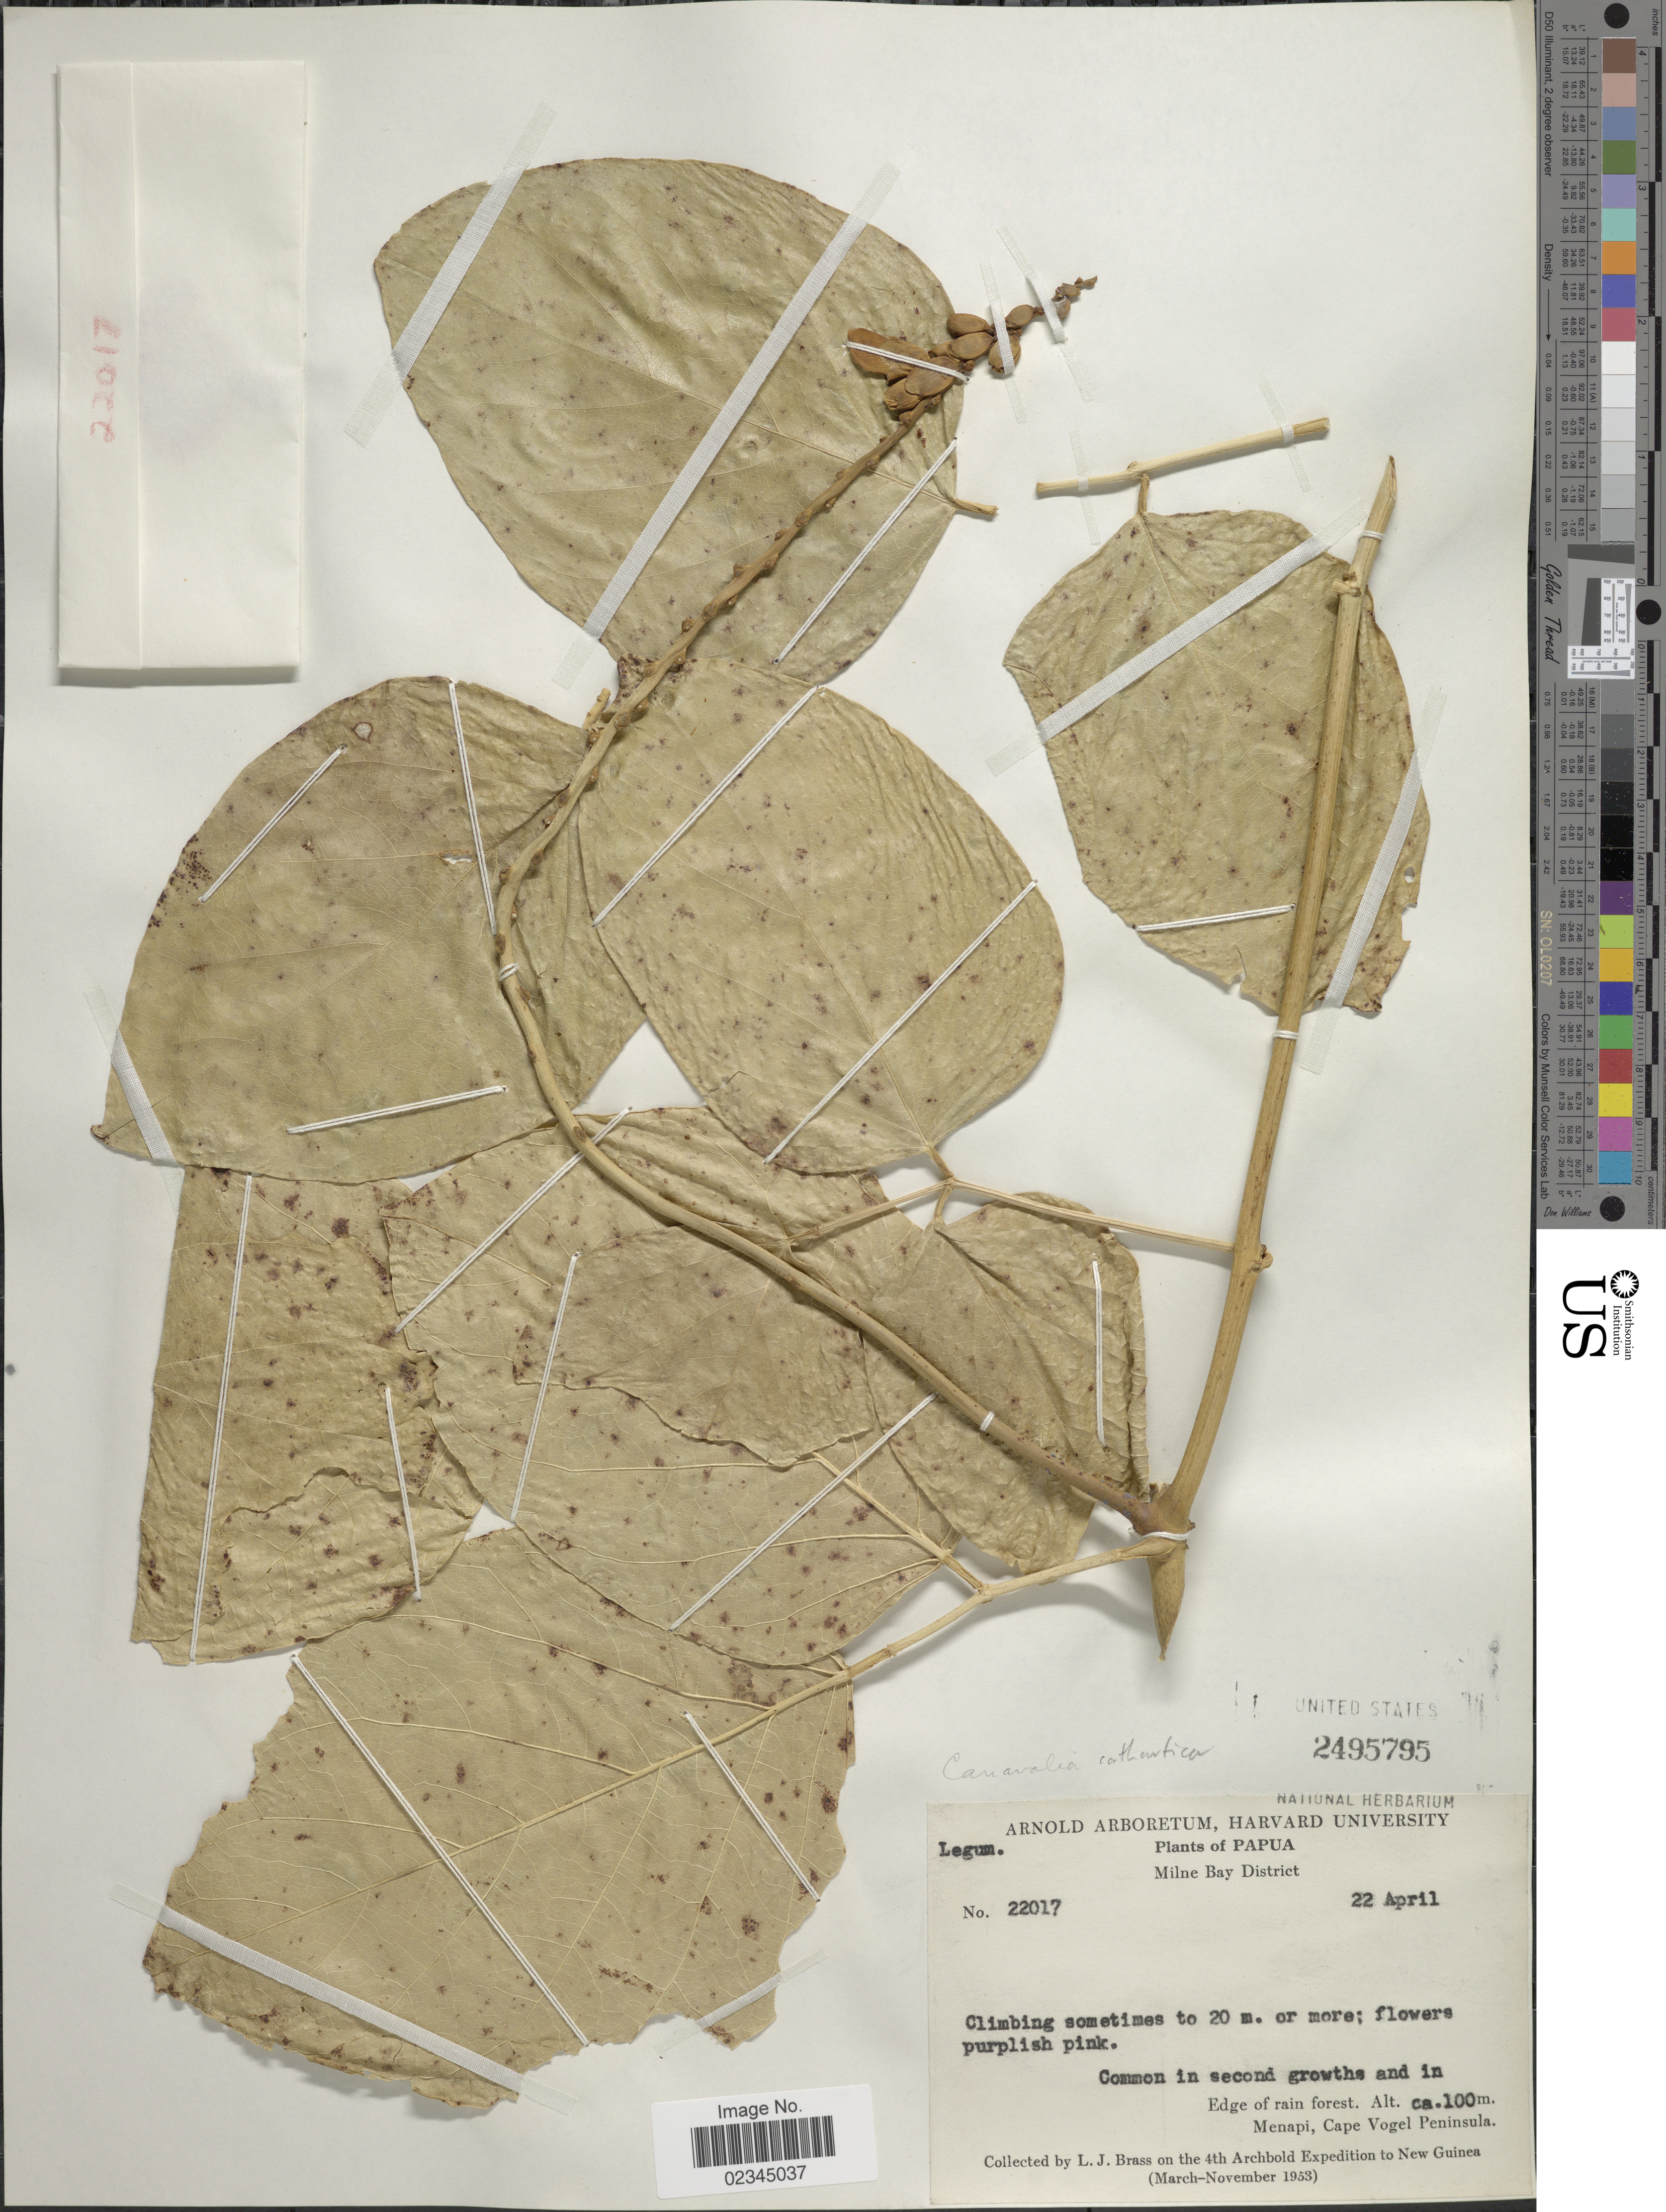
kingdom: Plantae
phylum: Tracheophyta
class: Magnoliopsida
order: Fabales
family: Fabaceae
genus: Canavalia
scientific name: Canavalia cathartica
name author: Thouars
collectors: L. J. Brass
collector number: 22017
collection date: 1953-04-22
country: Papua New Guinea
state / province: Milne Bay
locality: Papua, edge of rain forest, Menapi, Cape Vogel Peninsula, New Guinea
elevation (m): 100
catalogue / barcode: US 2495795